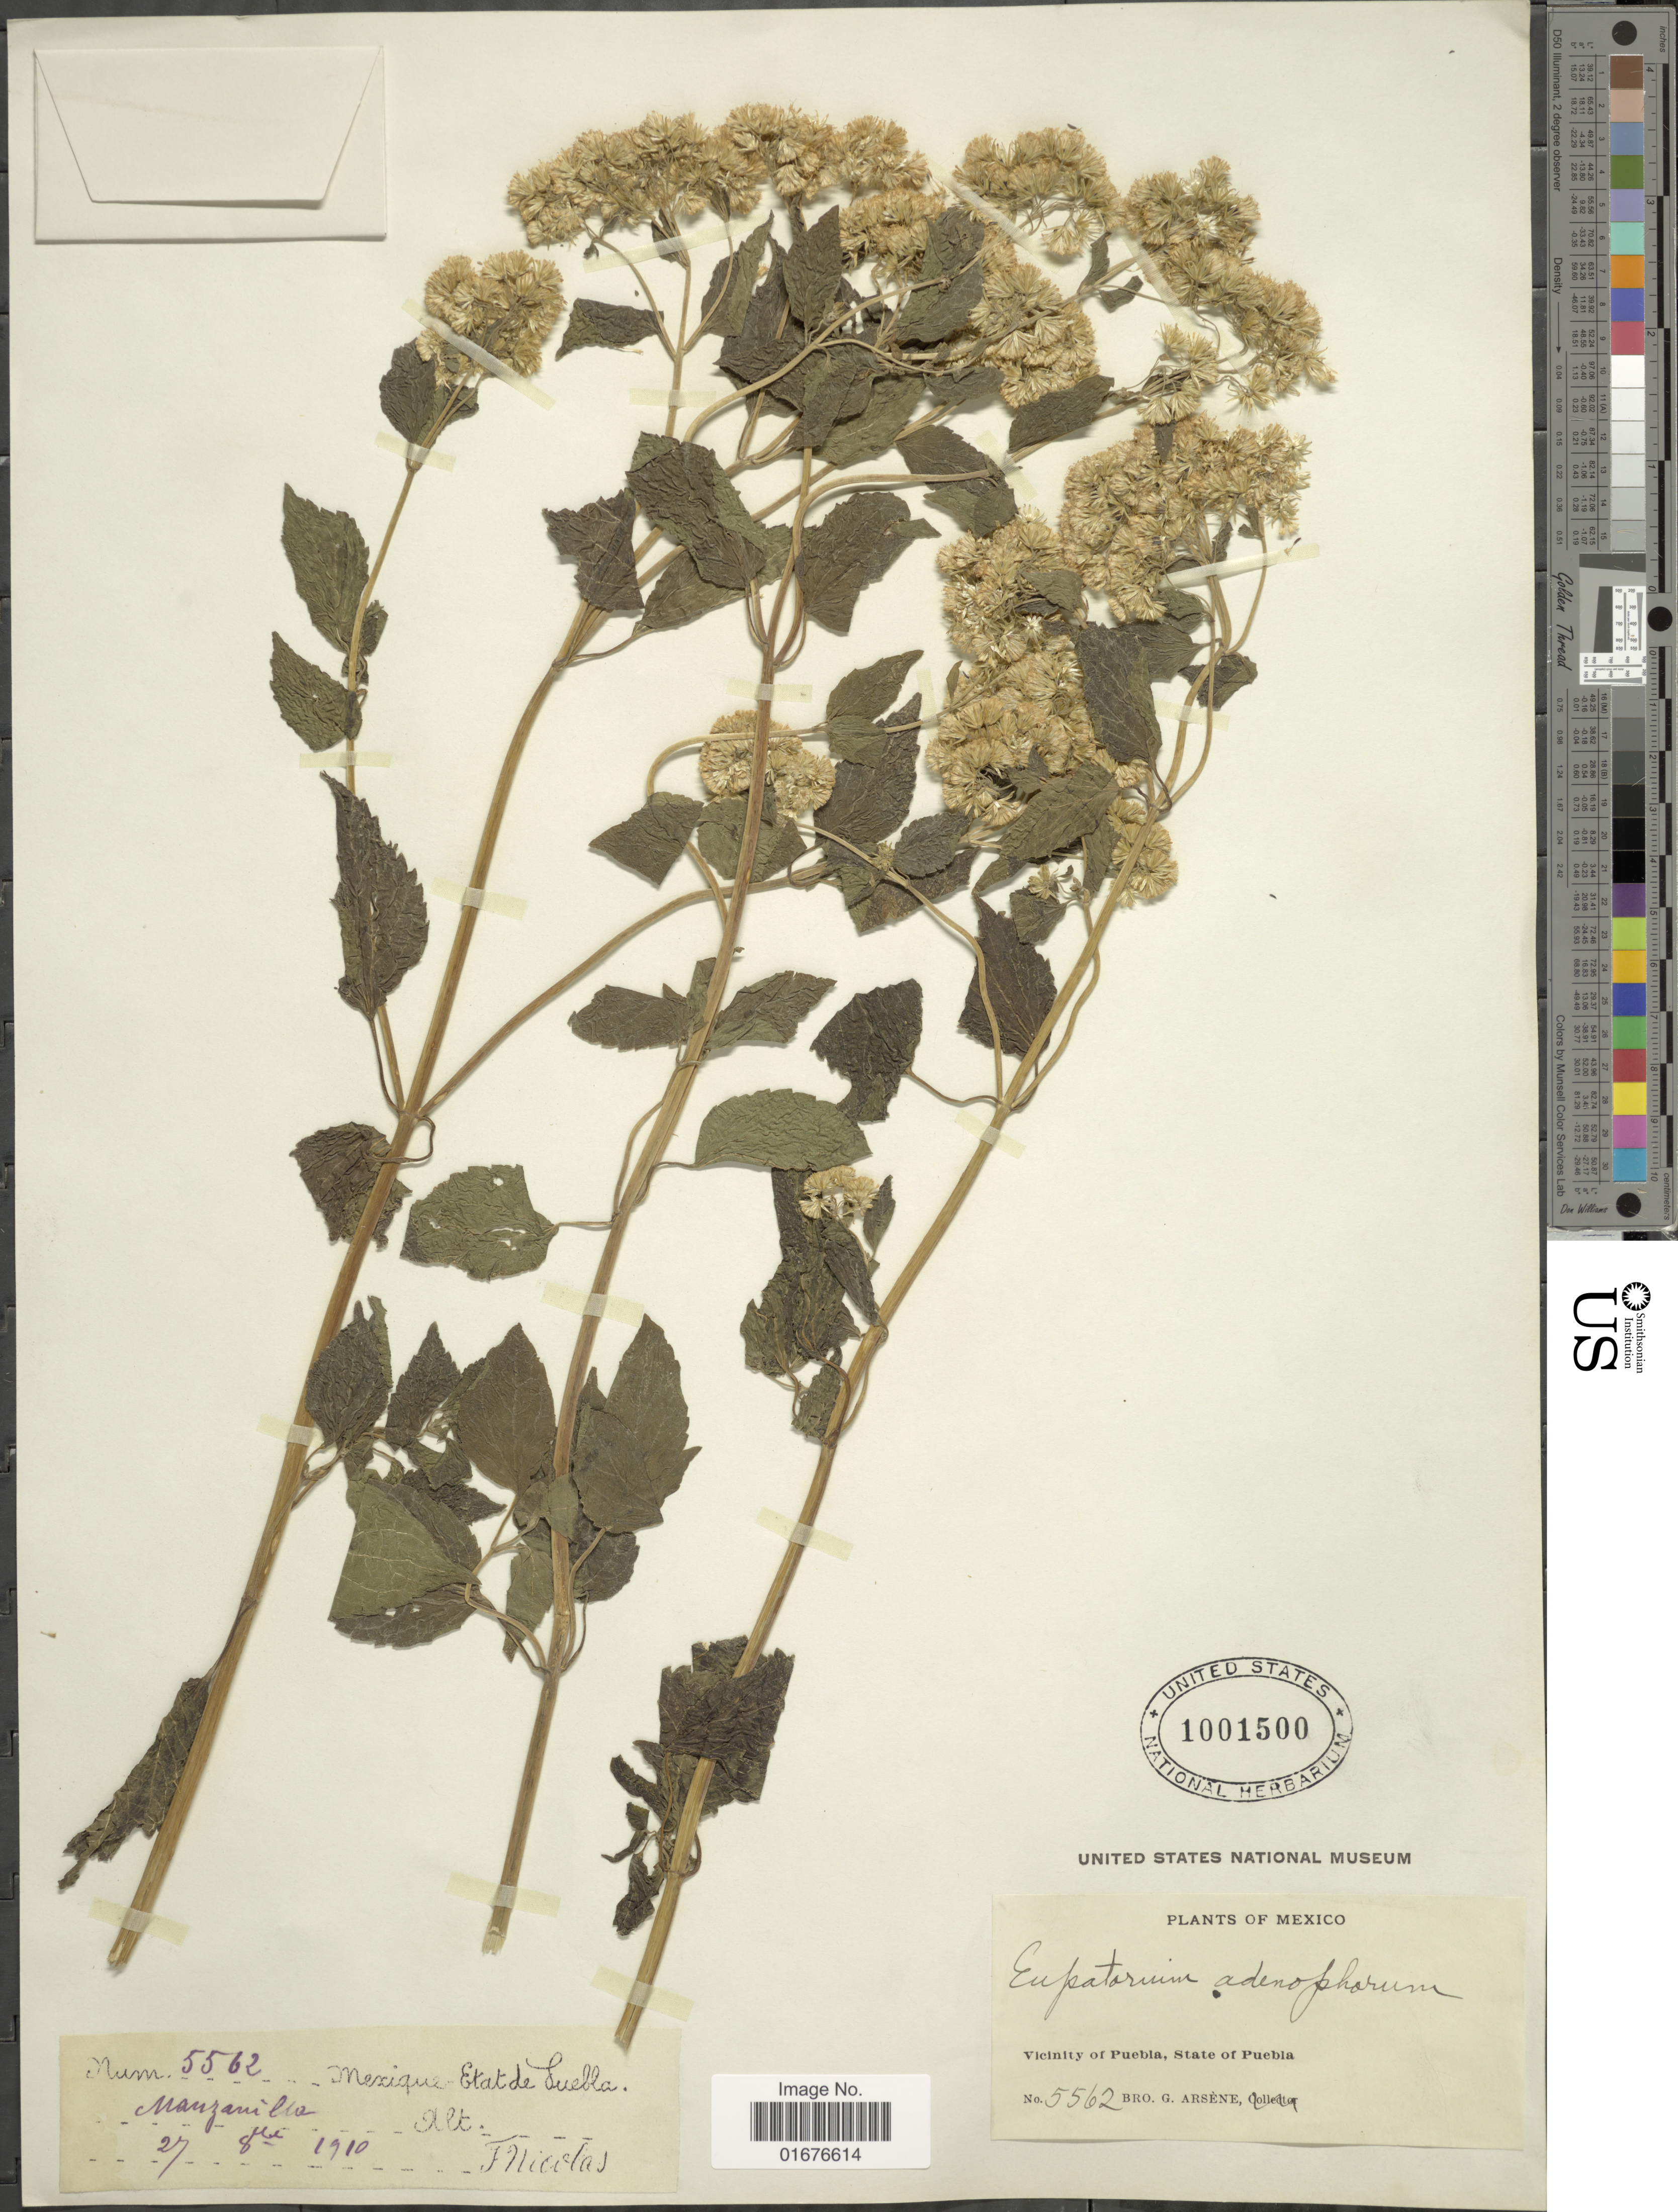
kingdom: Plantae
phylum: Tracheophyta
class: Magnoliopsida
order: Asterales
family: Asteraceae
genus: Ageratina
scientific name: Ageratina pichinchensis var. bustamenta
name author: (DC.) R.M. King & H. Rob.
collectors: Bro. G. Arsène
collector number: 5562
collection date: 1910-10-27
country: Mexico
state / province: Puebla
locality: Vicinity of Puebla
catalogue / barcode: US 1001500